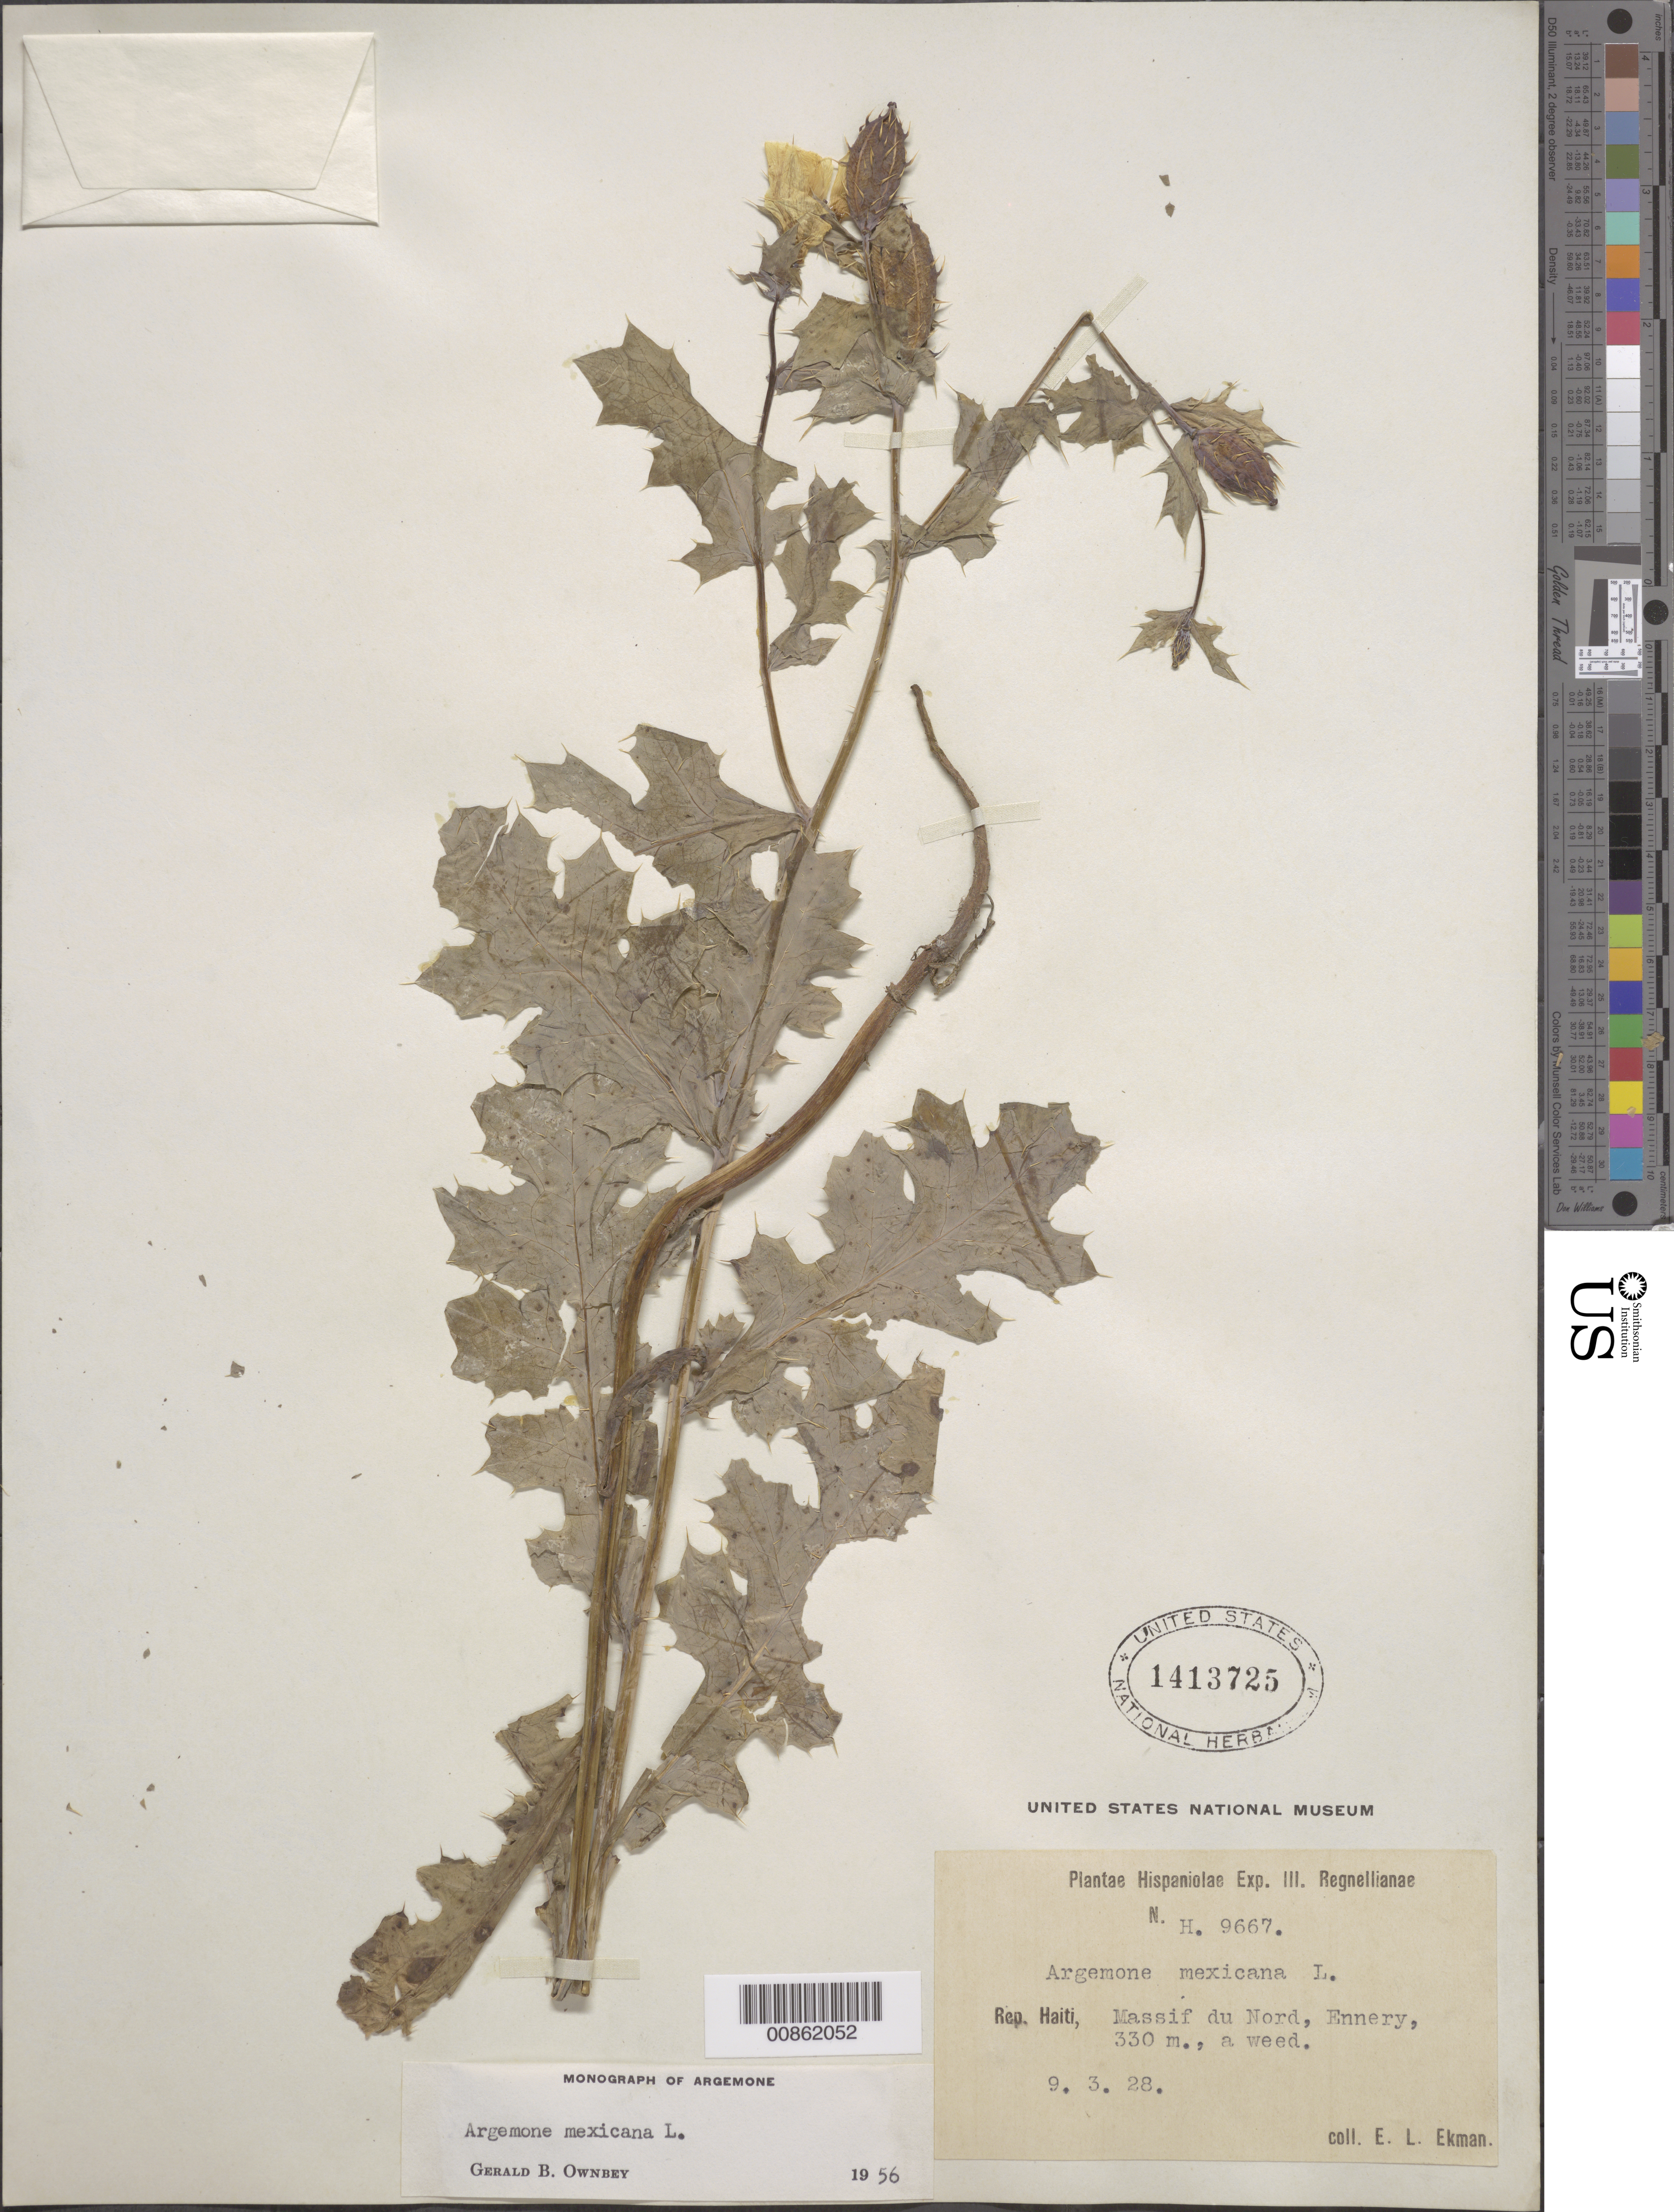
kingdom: Plantae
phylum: Tracheophyta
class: Magnoliopsida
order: Ranunculales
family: Papaveraceae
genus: Argemone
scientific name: Argemone mexicana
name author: L.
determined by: Ownbey, G. B.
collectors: E. L. Ekman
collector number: H 9667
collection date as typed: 09 Mar 1928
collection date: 1928-03-09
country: Haiti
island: Hispaniola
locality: Massif du Nord, Ennery.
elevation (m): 330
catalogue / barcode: US 1413725